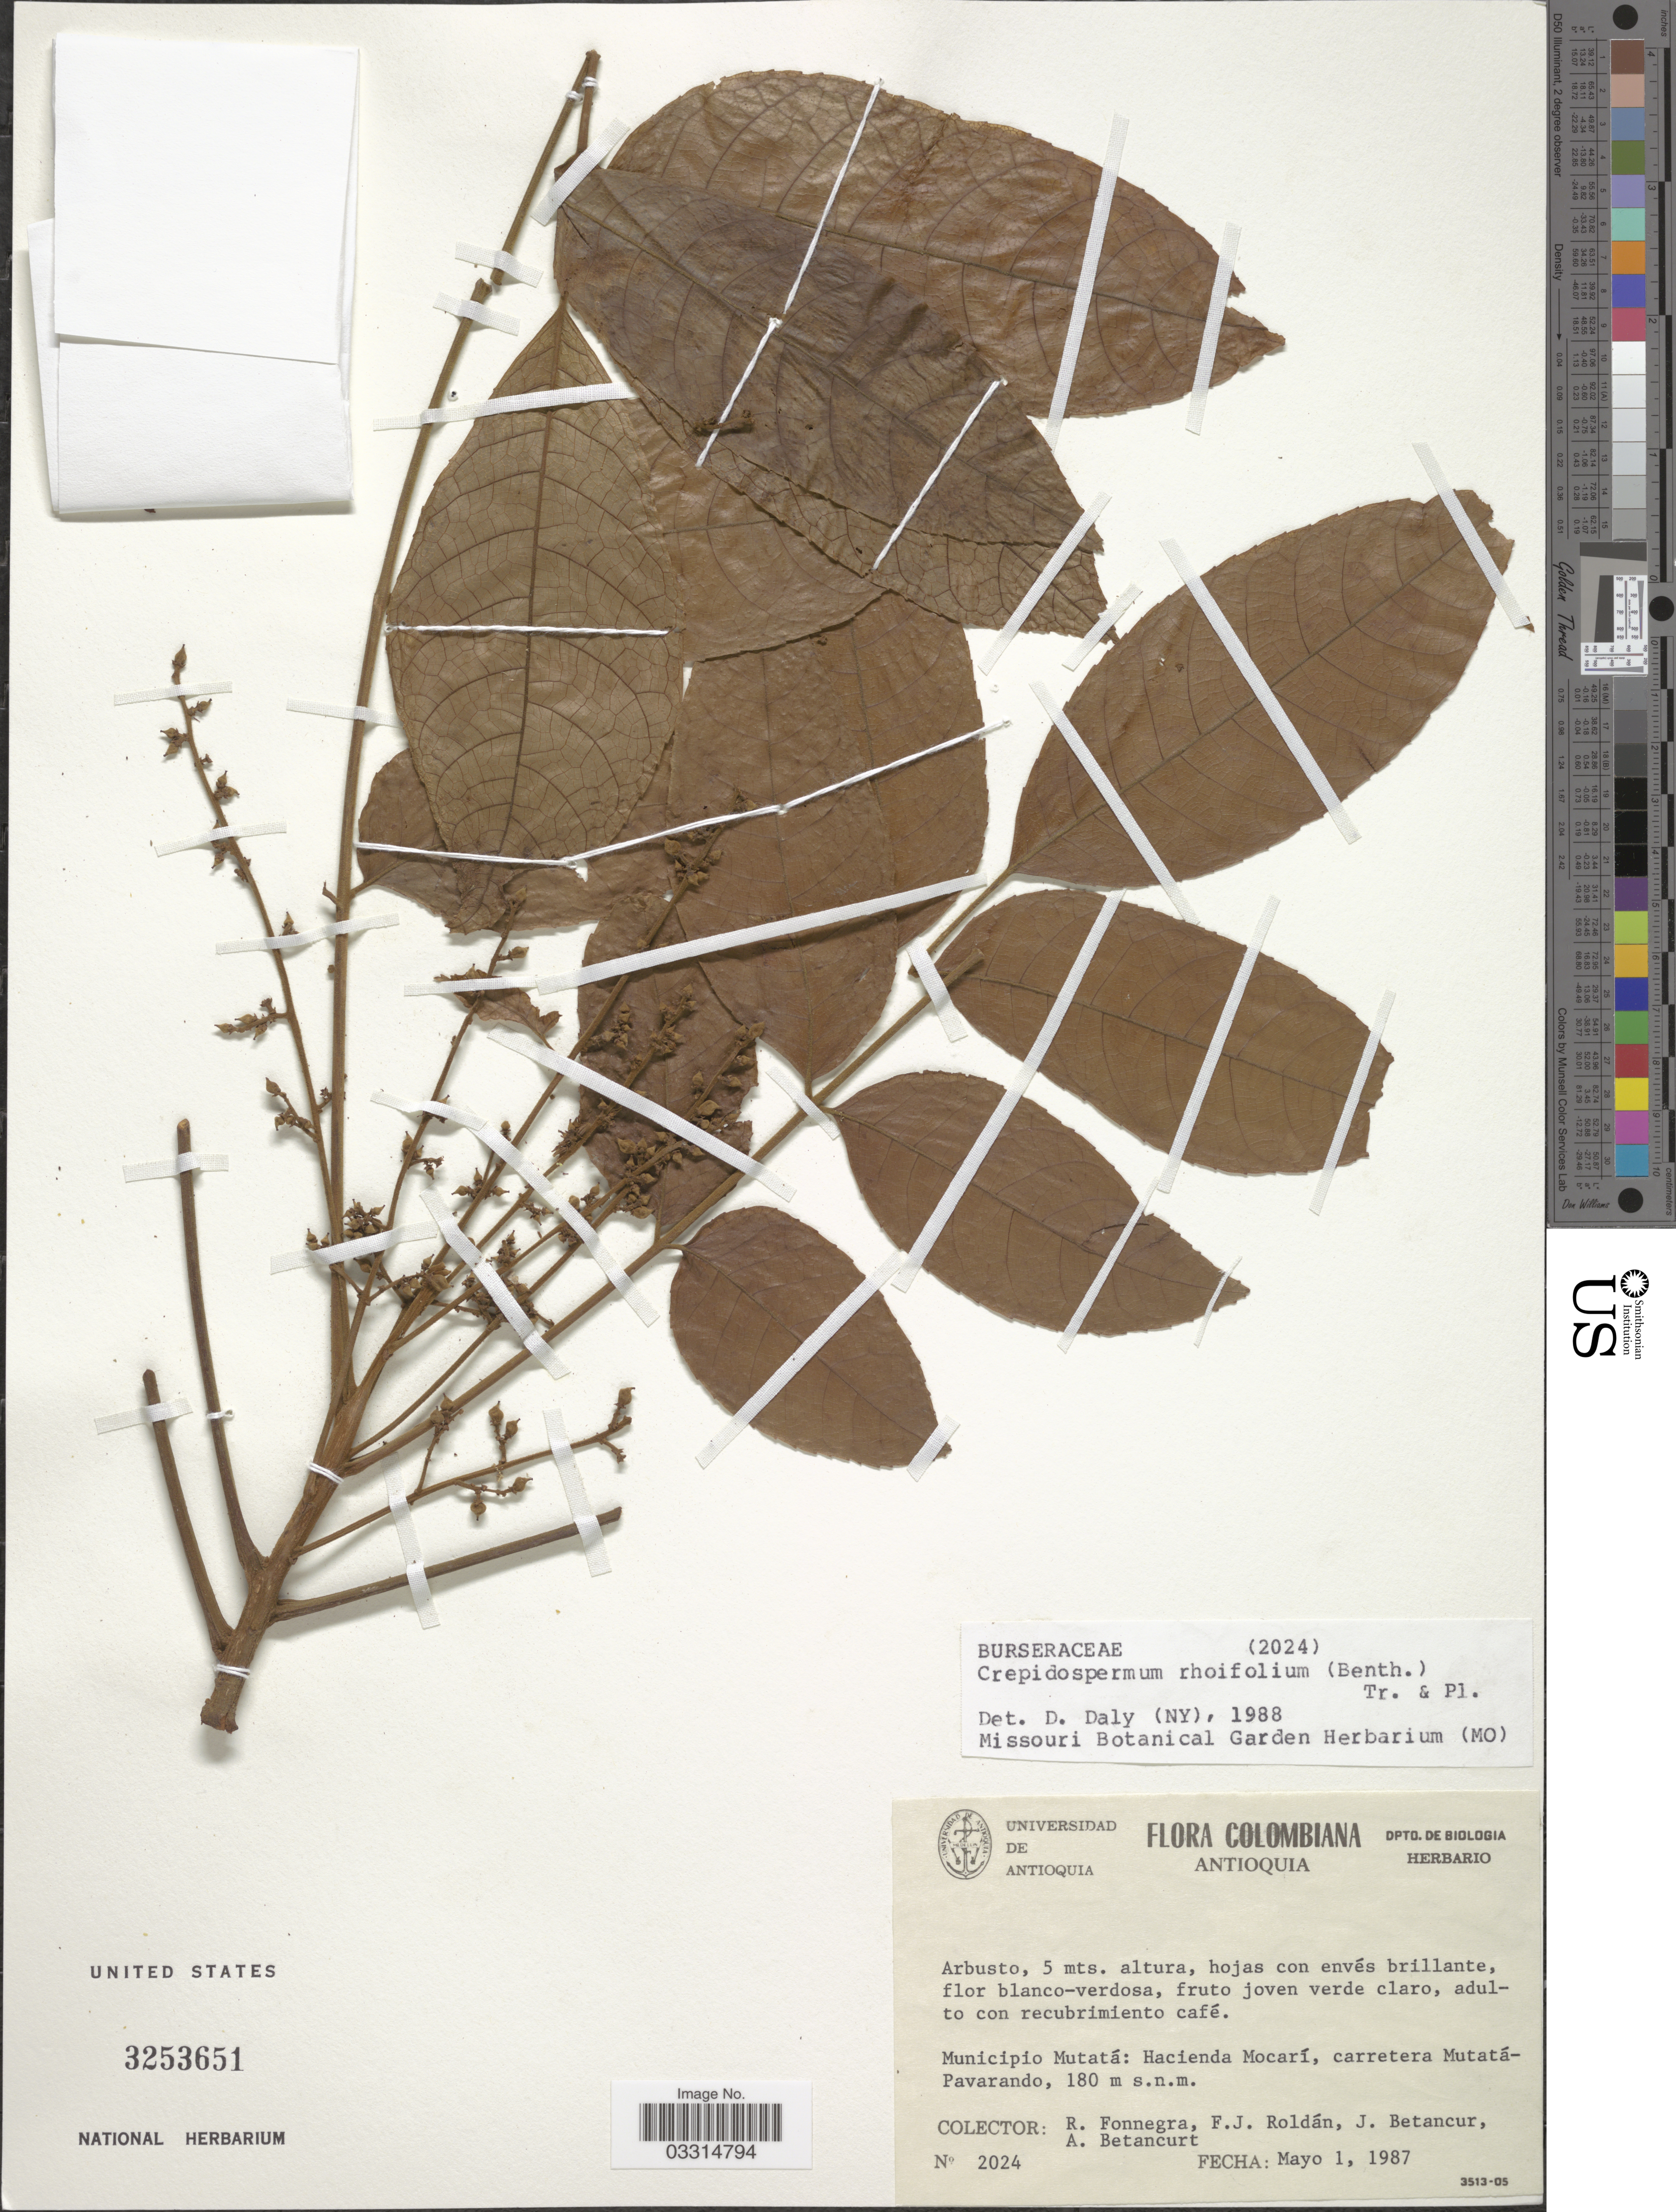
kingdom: Plantae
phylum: Tracheophyta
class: Magnoliopsida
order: Sapindales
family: Burseraceae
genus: Protium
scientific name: Protium rhoifolium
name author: (Benth.) Byng & Christenh.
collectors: R. Fonnegra, F. J. Roldán, J. Betancur & A. Betancurt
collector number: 2024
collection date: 1987-05-01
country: Colombia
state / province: Antioquia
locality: Municipio Mutatá: Hacienda Mocarí, carretera Mutatá - Pavarando.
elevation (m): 180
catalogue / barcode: US 3253651